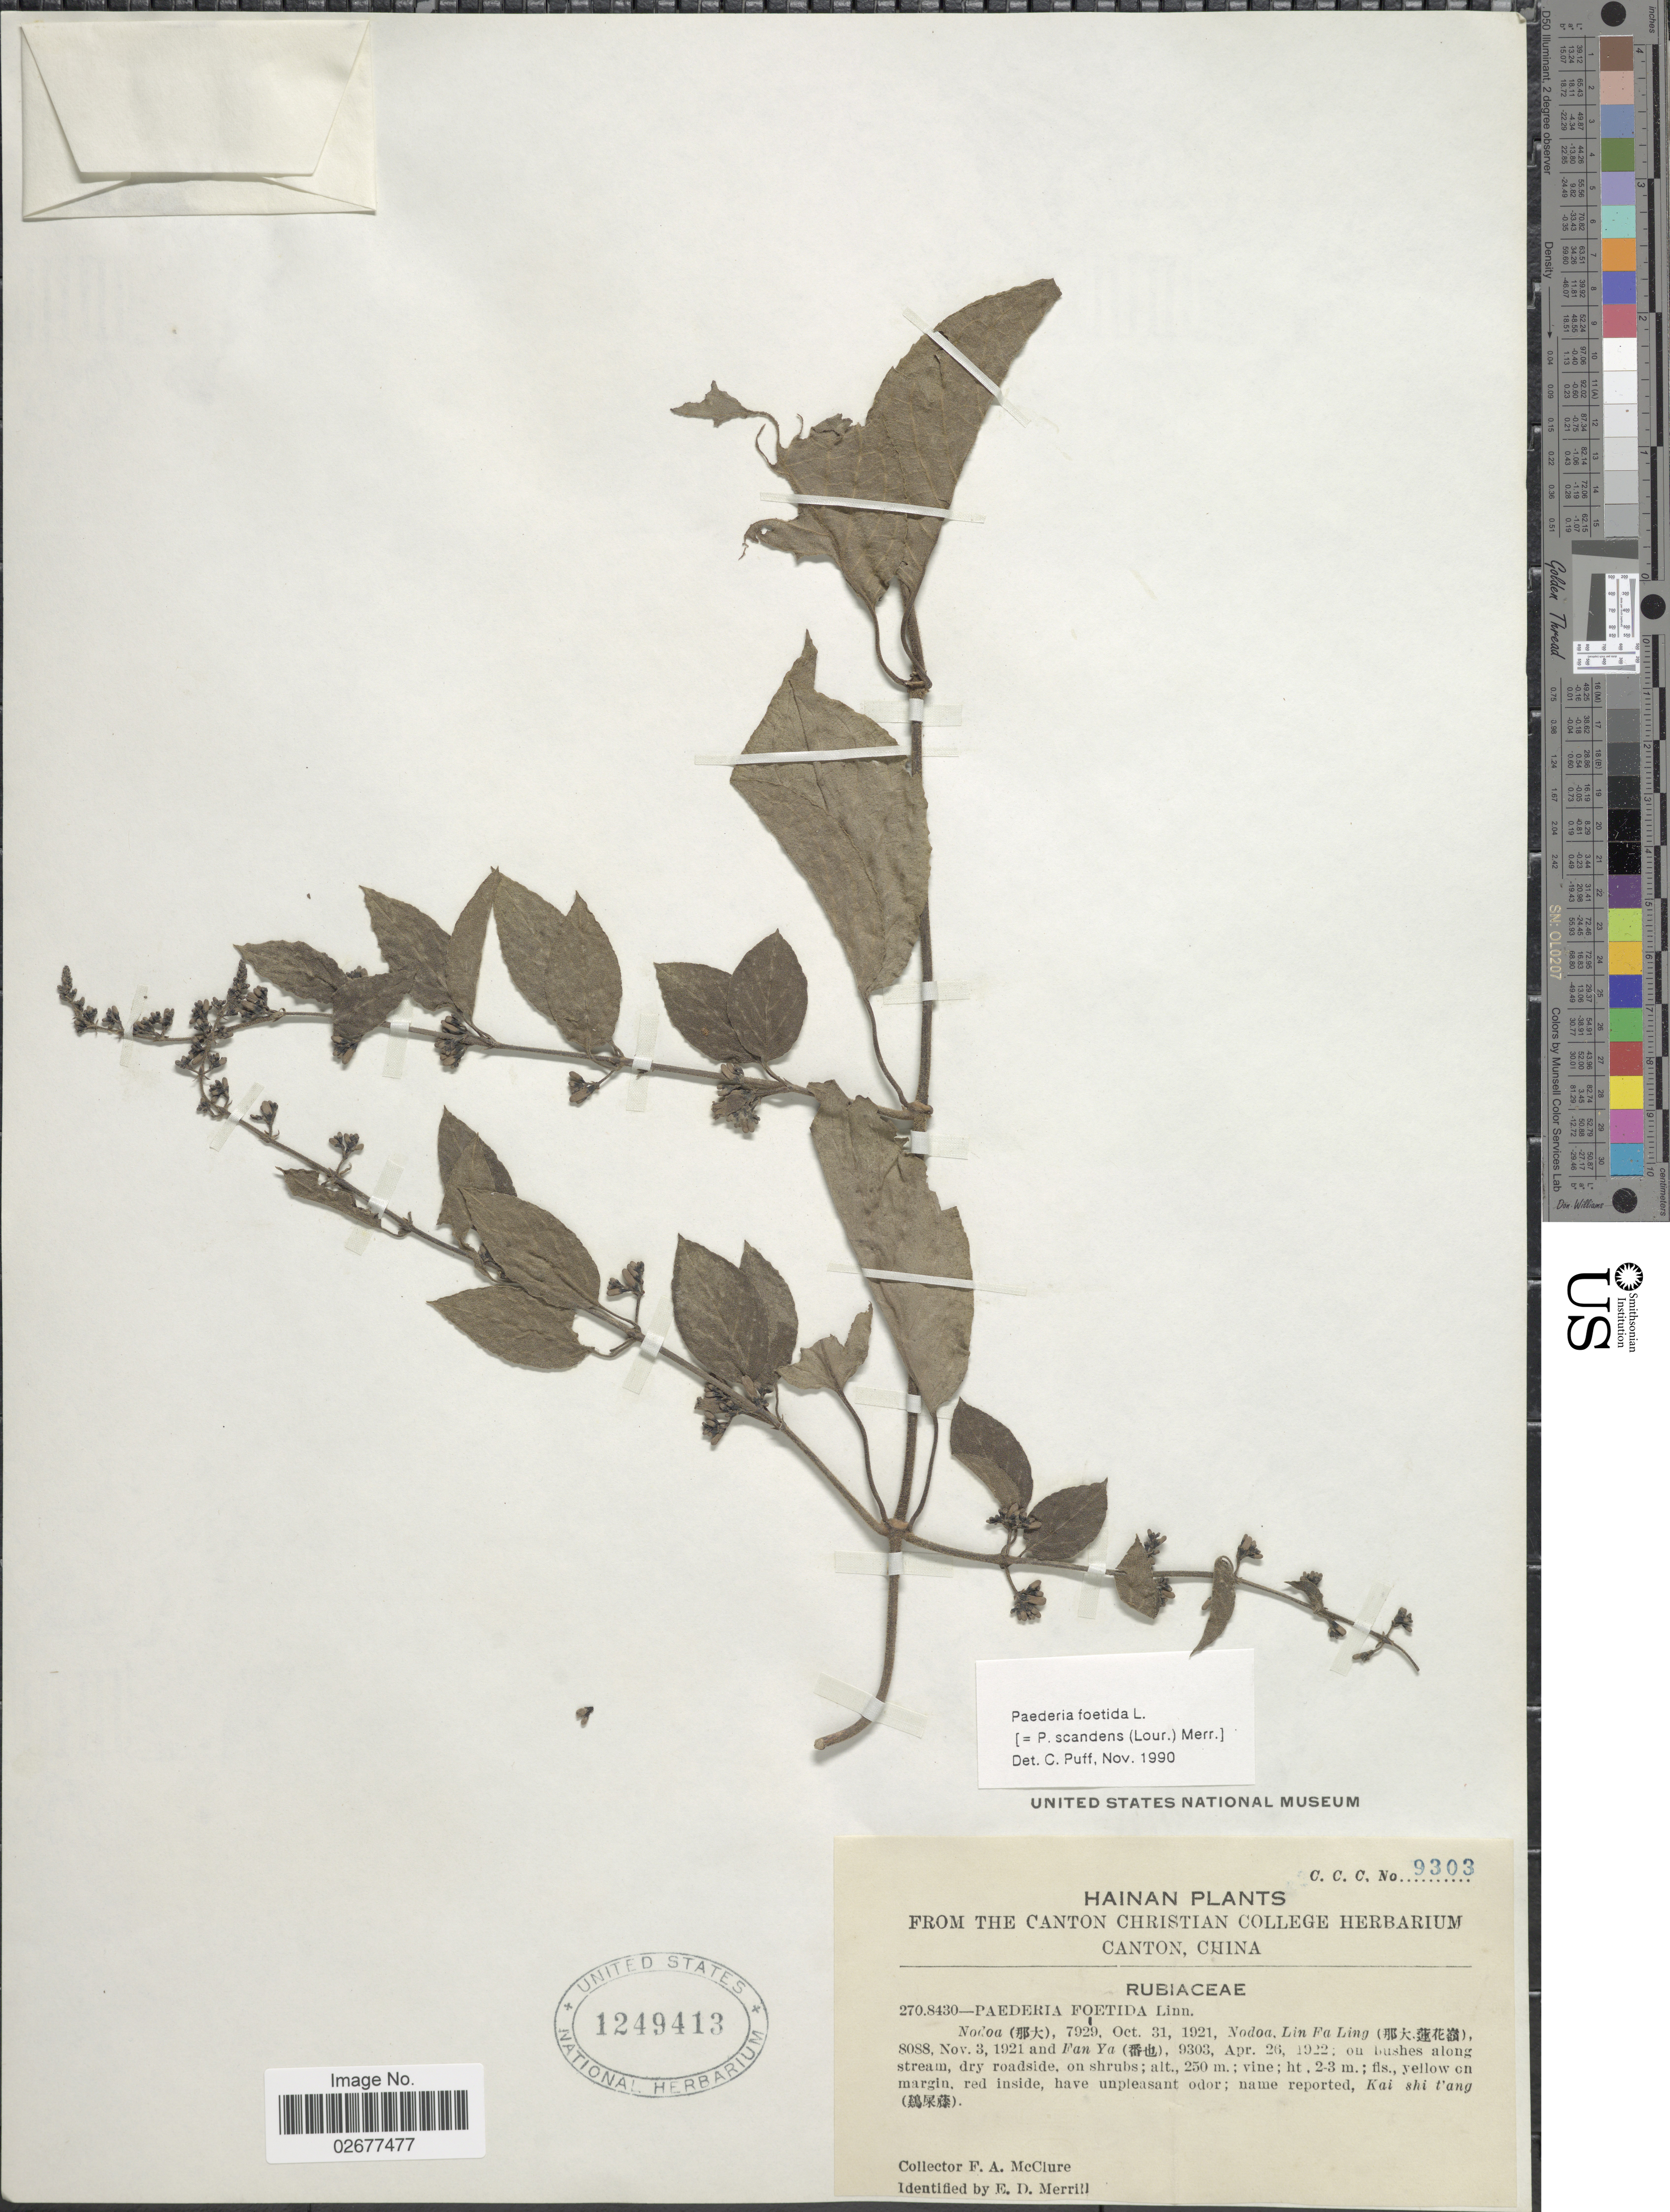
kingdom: Plantae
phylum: Tracheophyta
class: Magnoliopsida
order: Gentianales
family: Rubiaceae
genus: Paederia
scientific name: Paederia foetida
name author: L.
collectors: F. A. McClure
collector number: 9303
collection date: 1922-04-26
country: China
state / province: Hainan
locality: Fan Ya. On bushes along stream, dry roadside.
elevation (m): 250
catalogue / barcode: US 1249413